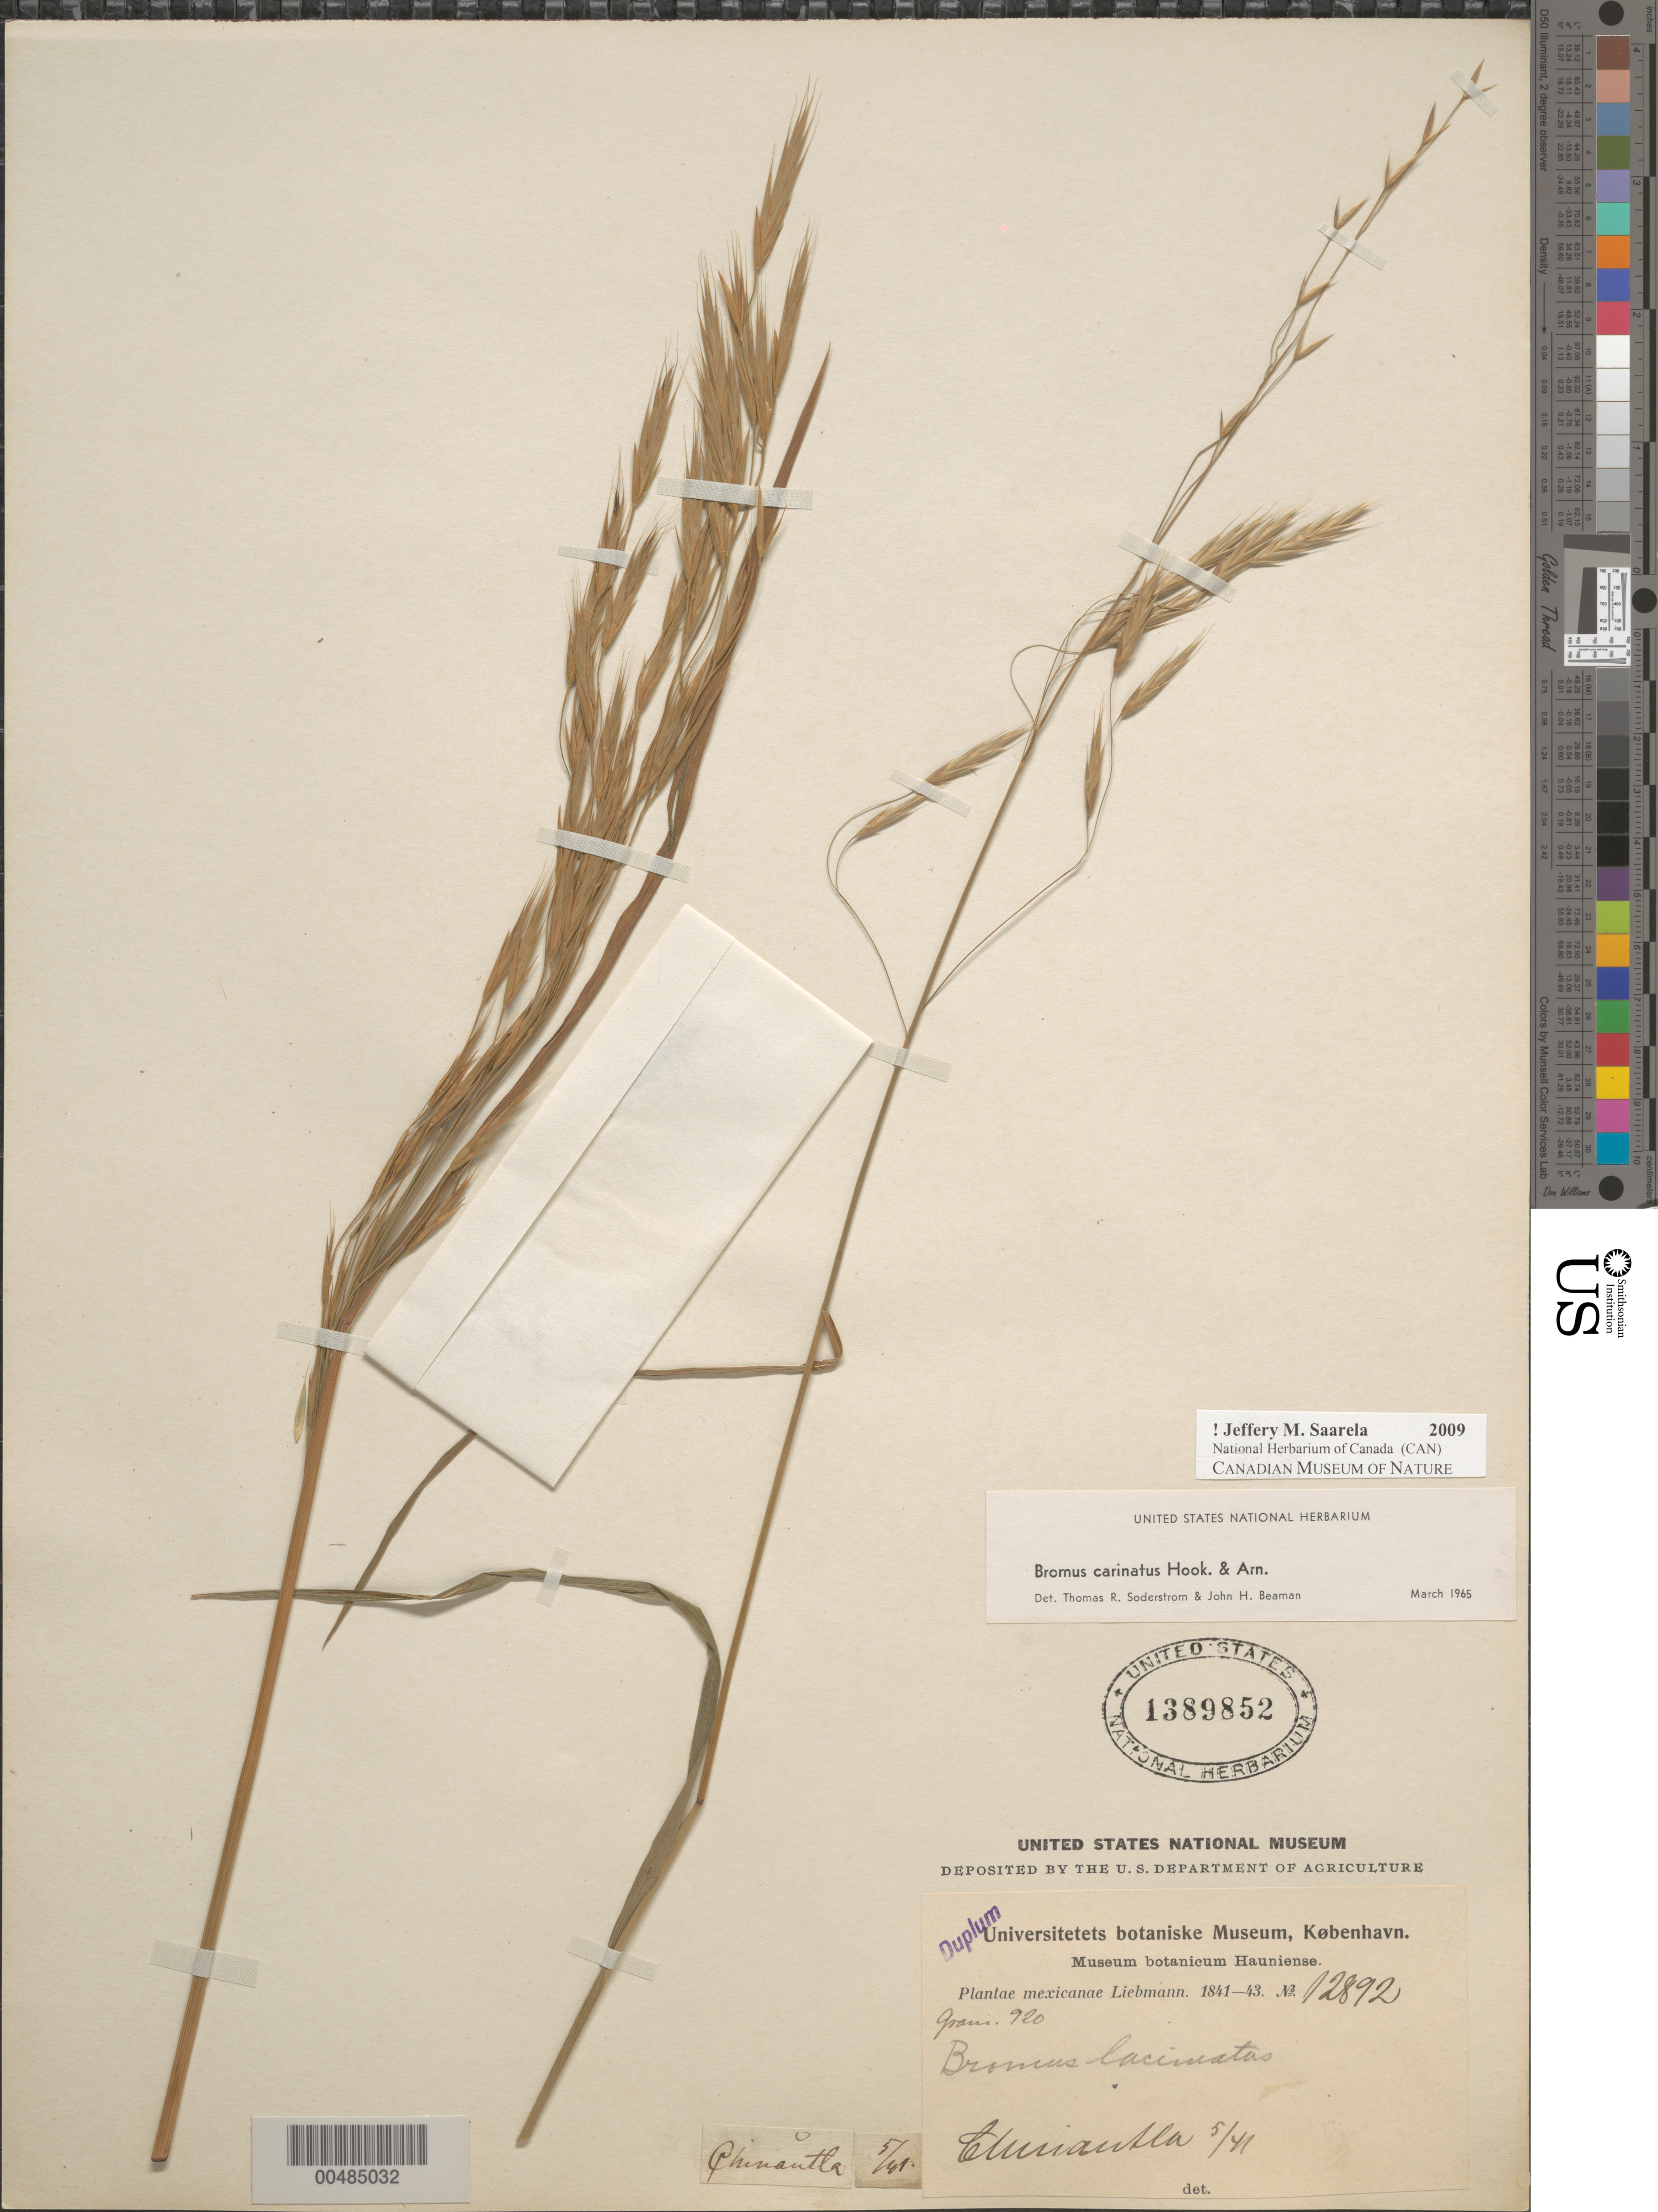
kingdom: Plantae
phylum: Tracheophyta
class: Liliopsida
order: Poales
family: Poaceae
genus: Bromus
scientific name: Bromus carinatus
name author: Hook. & Arn.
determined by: Soderstrom, T. R.; Beaman, J. H.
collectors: F. M. Liebmann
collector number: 12892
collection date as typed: May 1841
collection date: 1841-05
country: Mexico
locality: Chinantla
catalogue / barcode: US 1389852